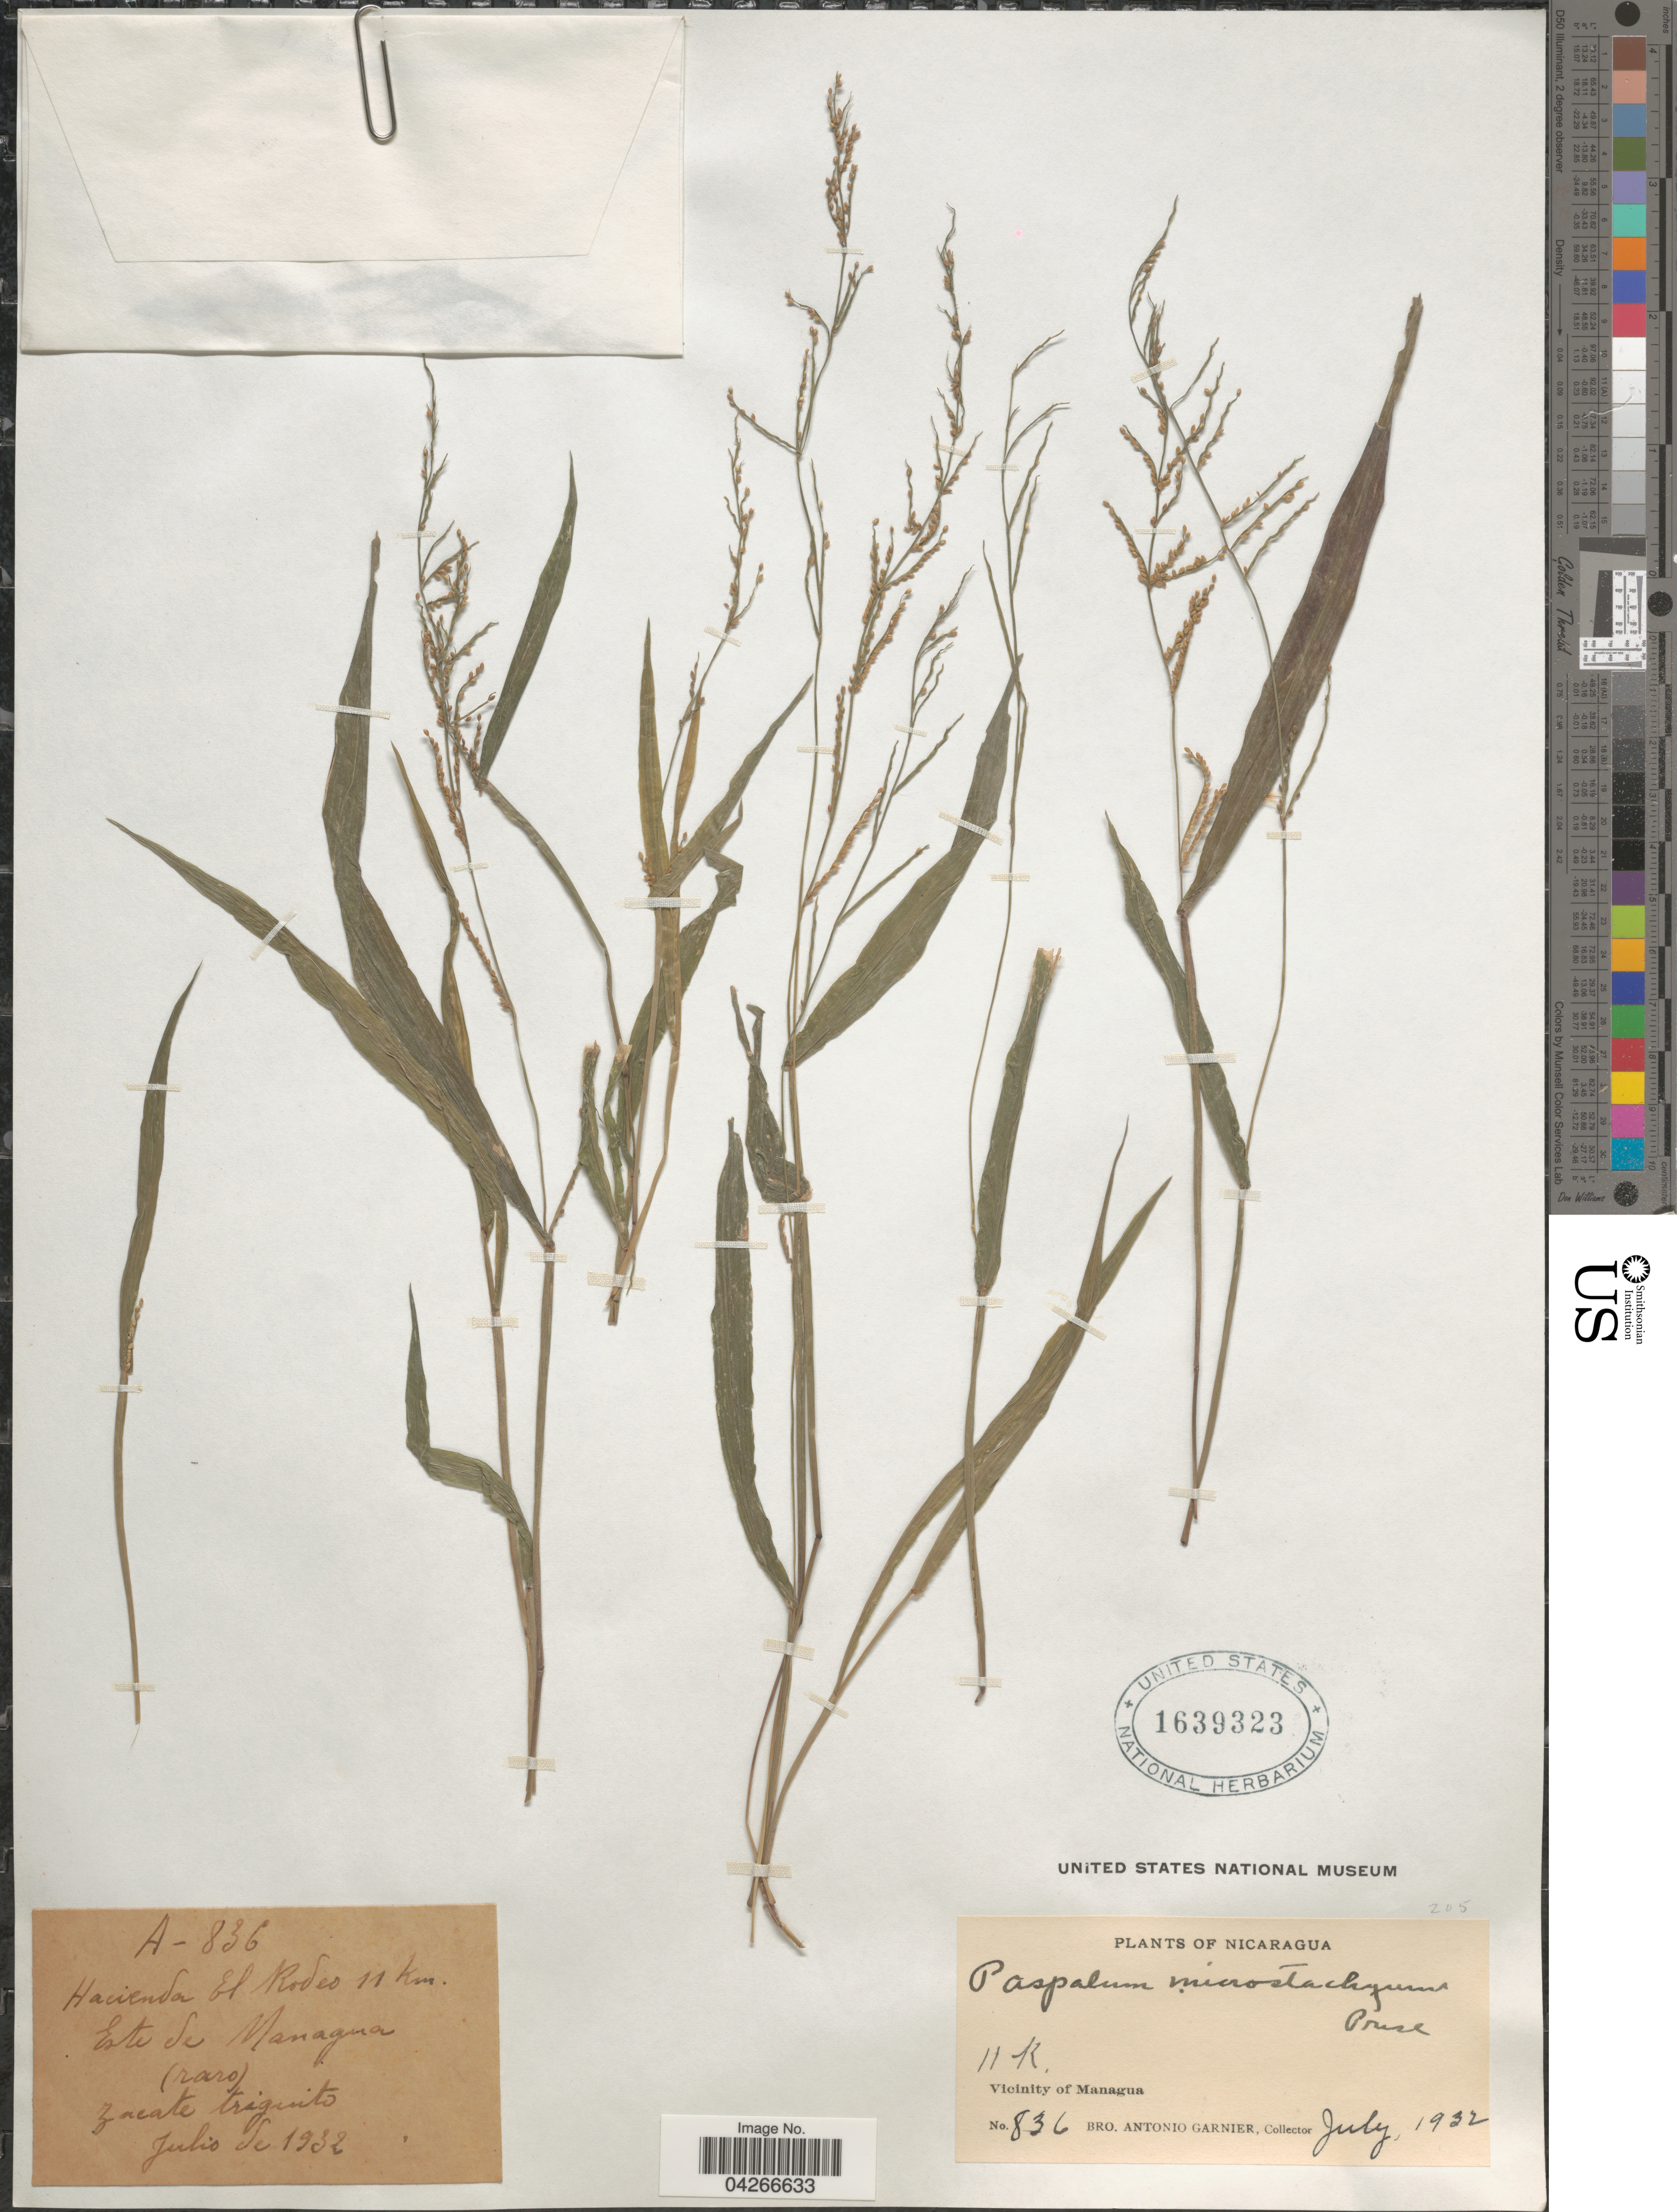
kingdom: Plantae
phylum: Tracheophyta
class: Liliopsida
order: Poales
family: Poaceae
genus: Paspalum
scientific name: Paspalum microstachyum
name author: J. Presl in C. Presl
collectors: Bro. A. Garnier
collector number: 836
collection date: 1932-07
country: Nicaragua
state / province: Managua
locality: El Rodeo 11 km. Este de Managua. 11 K. Vicinity of Managua.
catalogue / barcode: US 1639323